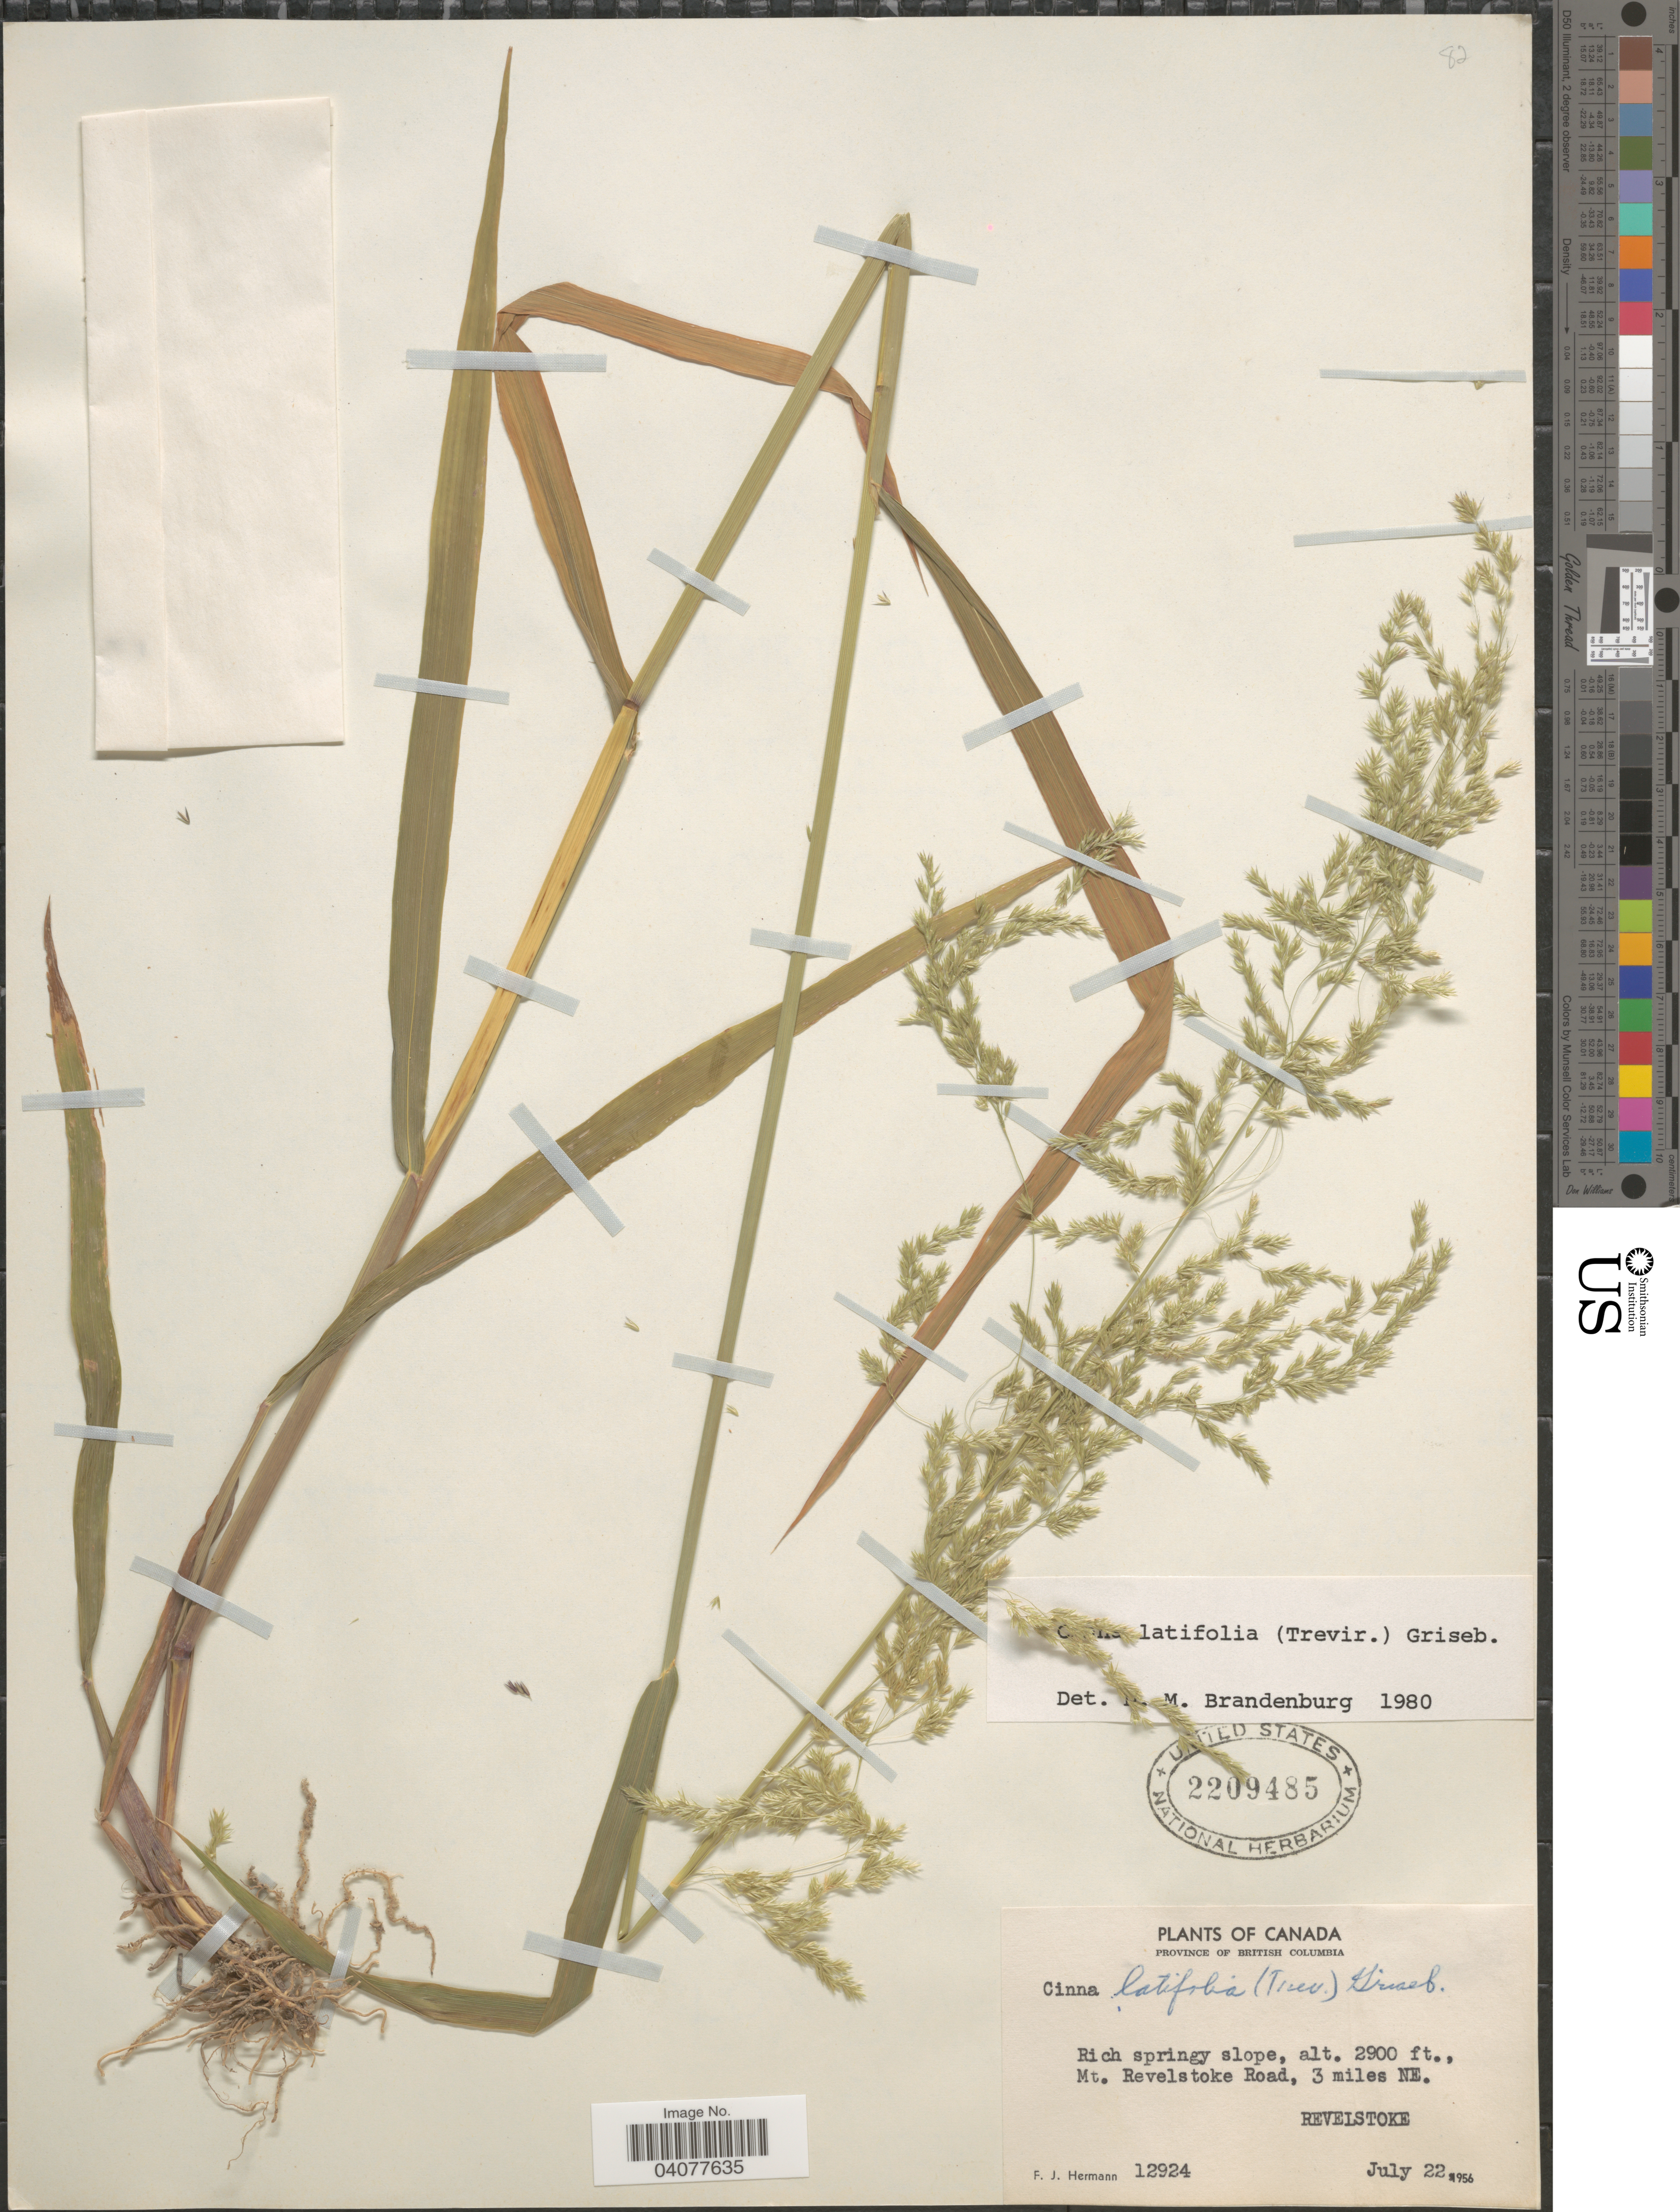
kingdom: Plantae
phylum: Tracheophyta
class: Liliopsida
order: Poales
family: Poaceae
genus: Cinna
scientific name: Cinna latifolia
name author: (Trevir. ex Goeppert) Griseb.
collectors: F. J. Hermann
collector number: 12924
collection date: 1956-07-22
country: Canada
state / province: British Columbia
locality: Rich springy slope, Mt. Revelstoke Road, 3 miles NE. Revelstoke.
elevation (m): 884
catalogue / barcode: US 2209485